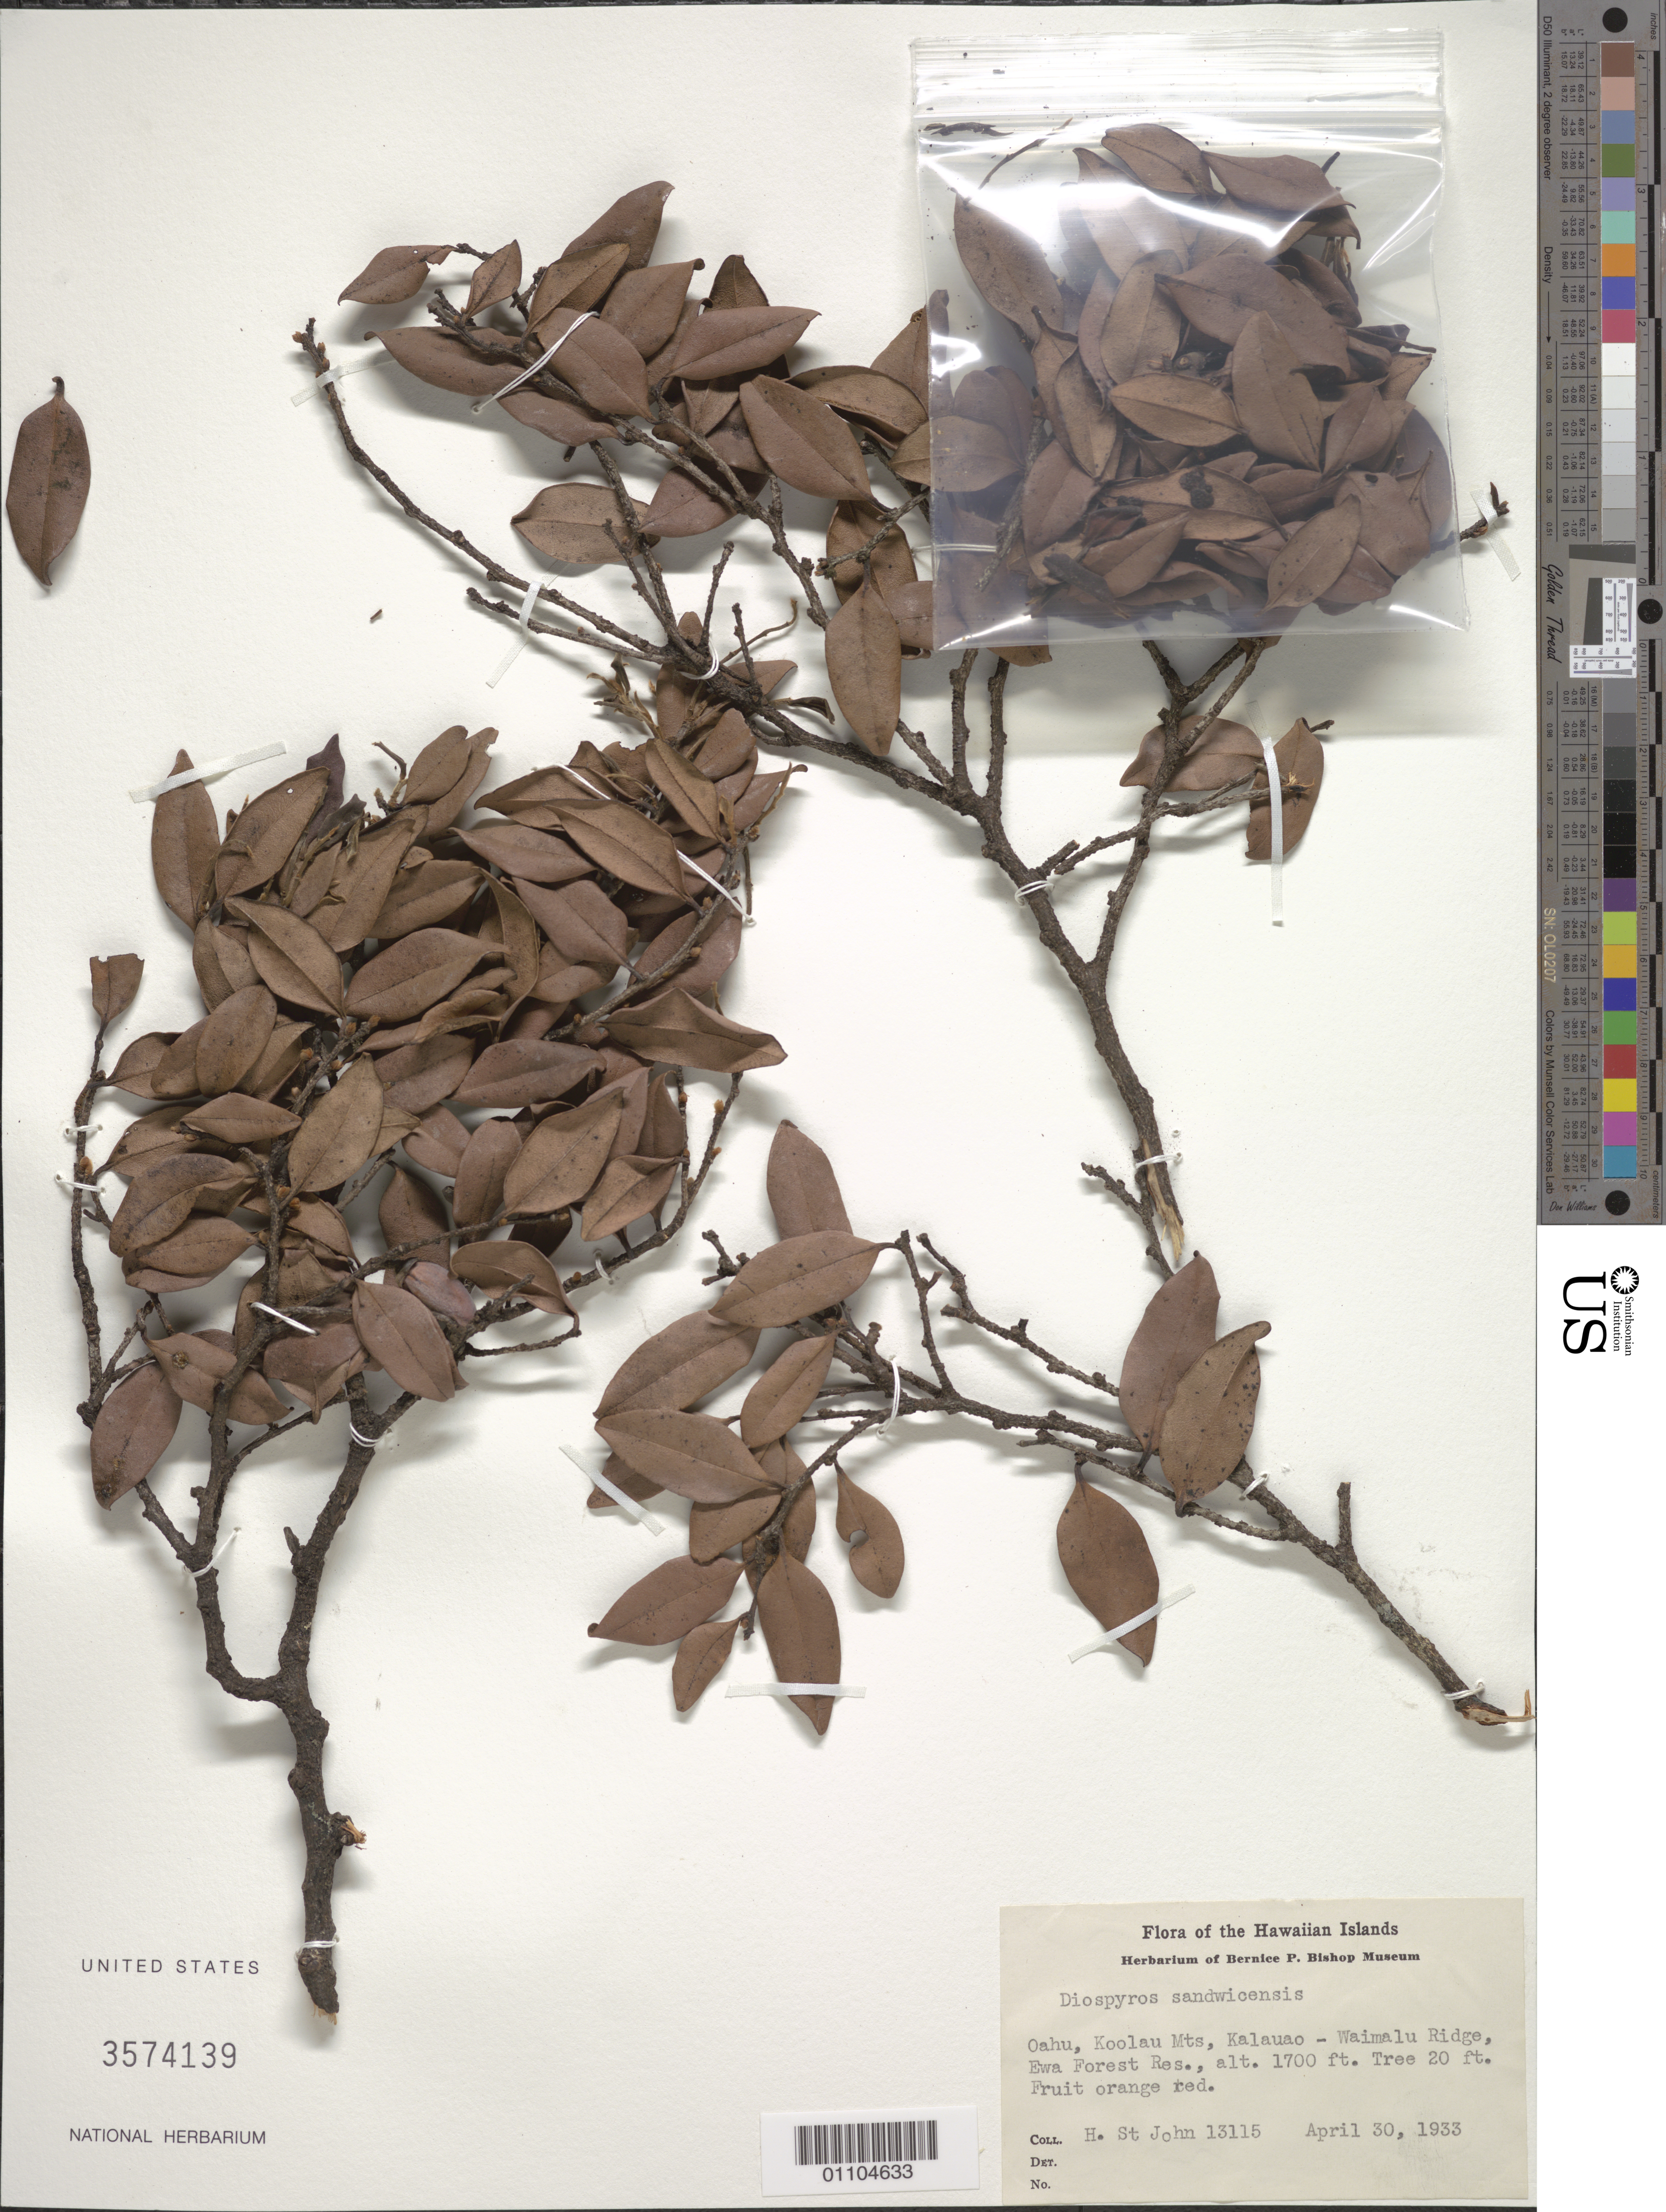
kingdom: Plantae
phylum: Tracheophyta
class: Magnoliopsida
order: Ericales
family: Ebenaceae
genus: Diospyros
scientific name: Diospyros sandwicensis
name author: (A. DC.) Fosberg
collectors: H. St. John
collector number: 13115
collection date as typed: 30 Apr 1933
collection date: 1933-04-30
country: United States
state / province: Hawaii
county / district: Honolulu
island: Oahu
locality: Koolau Mts., Kalauao-Waimalu Ridge, Ewa Forest Reserve.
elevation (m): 518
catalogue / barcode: US 3574139